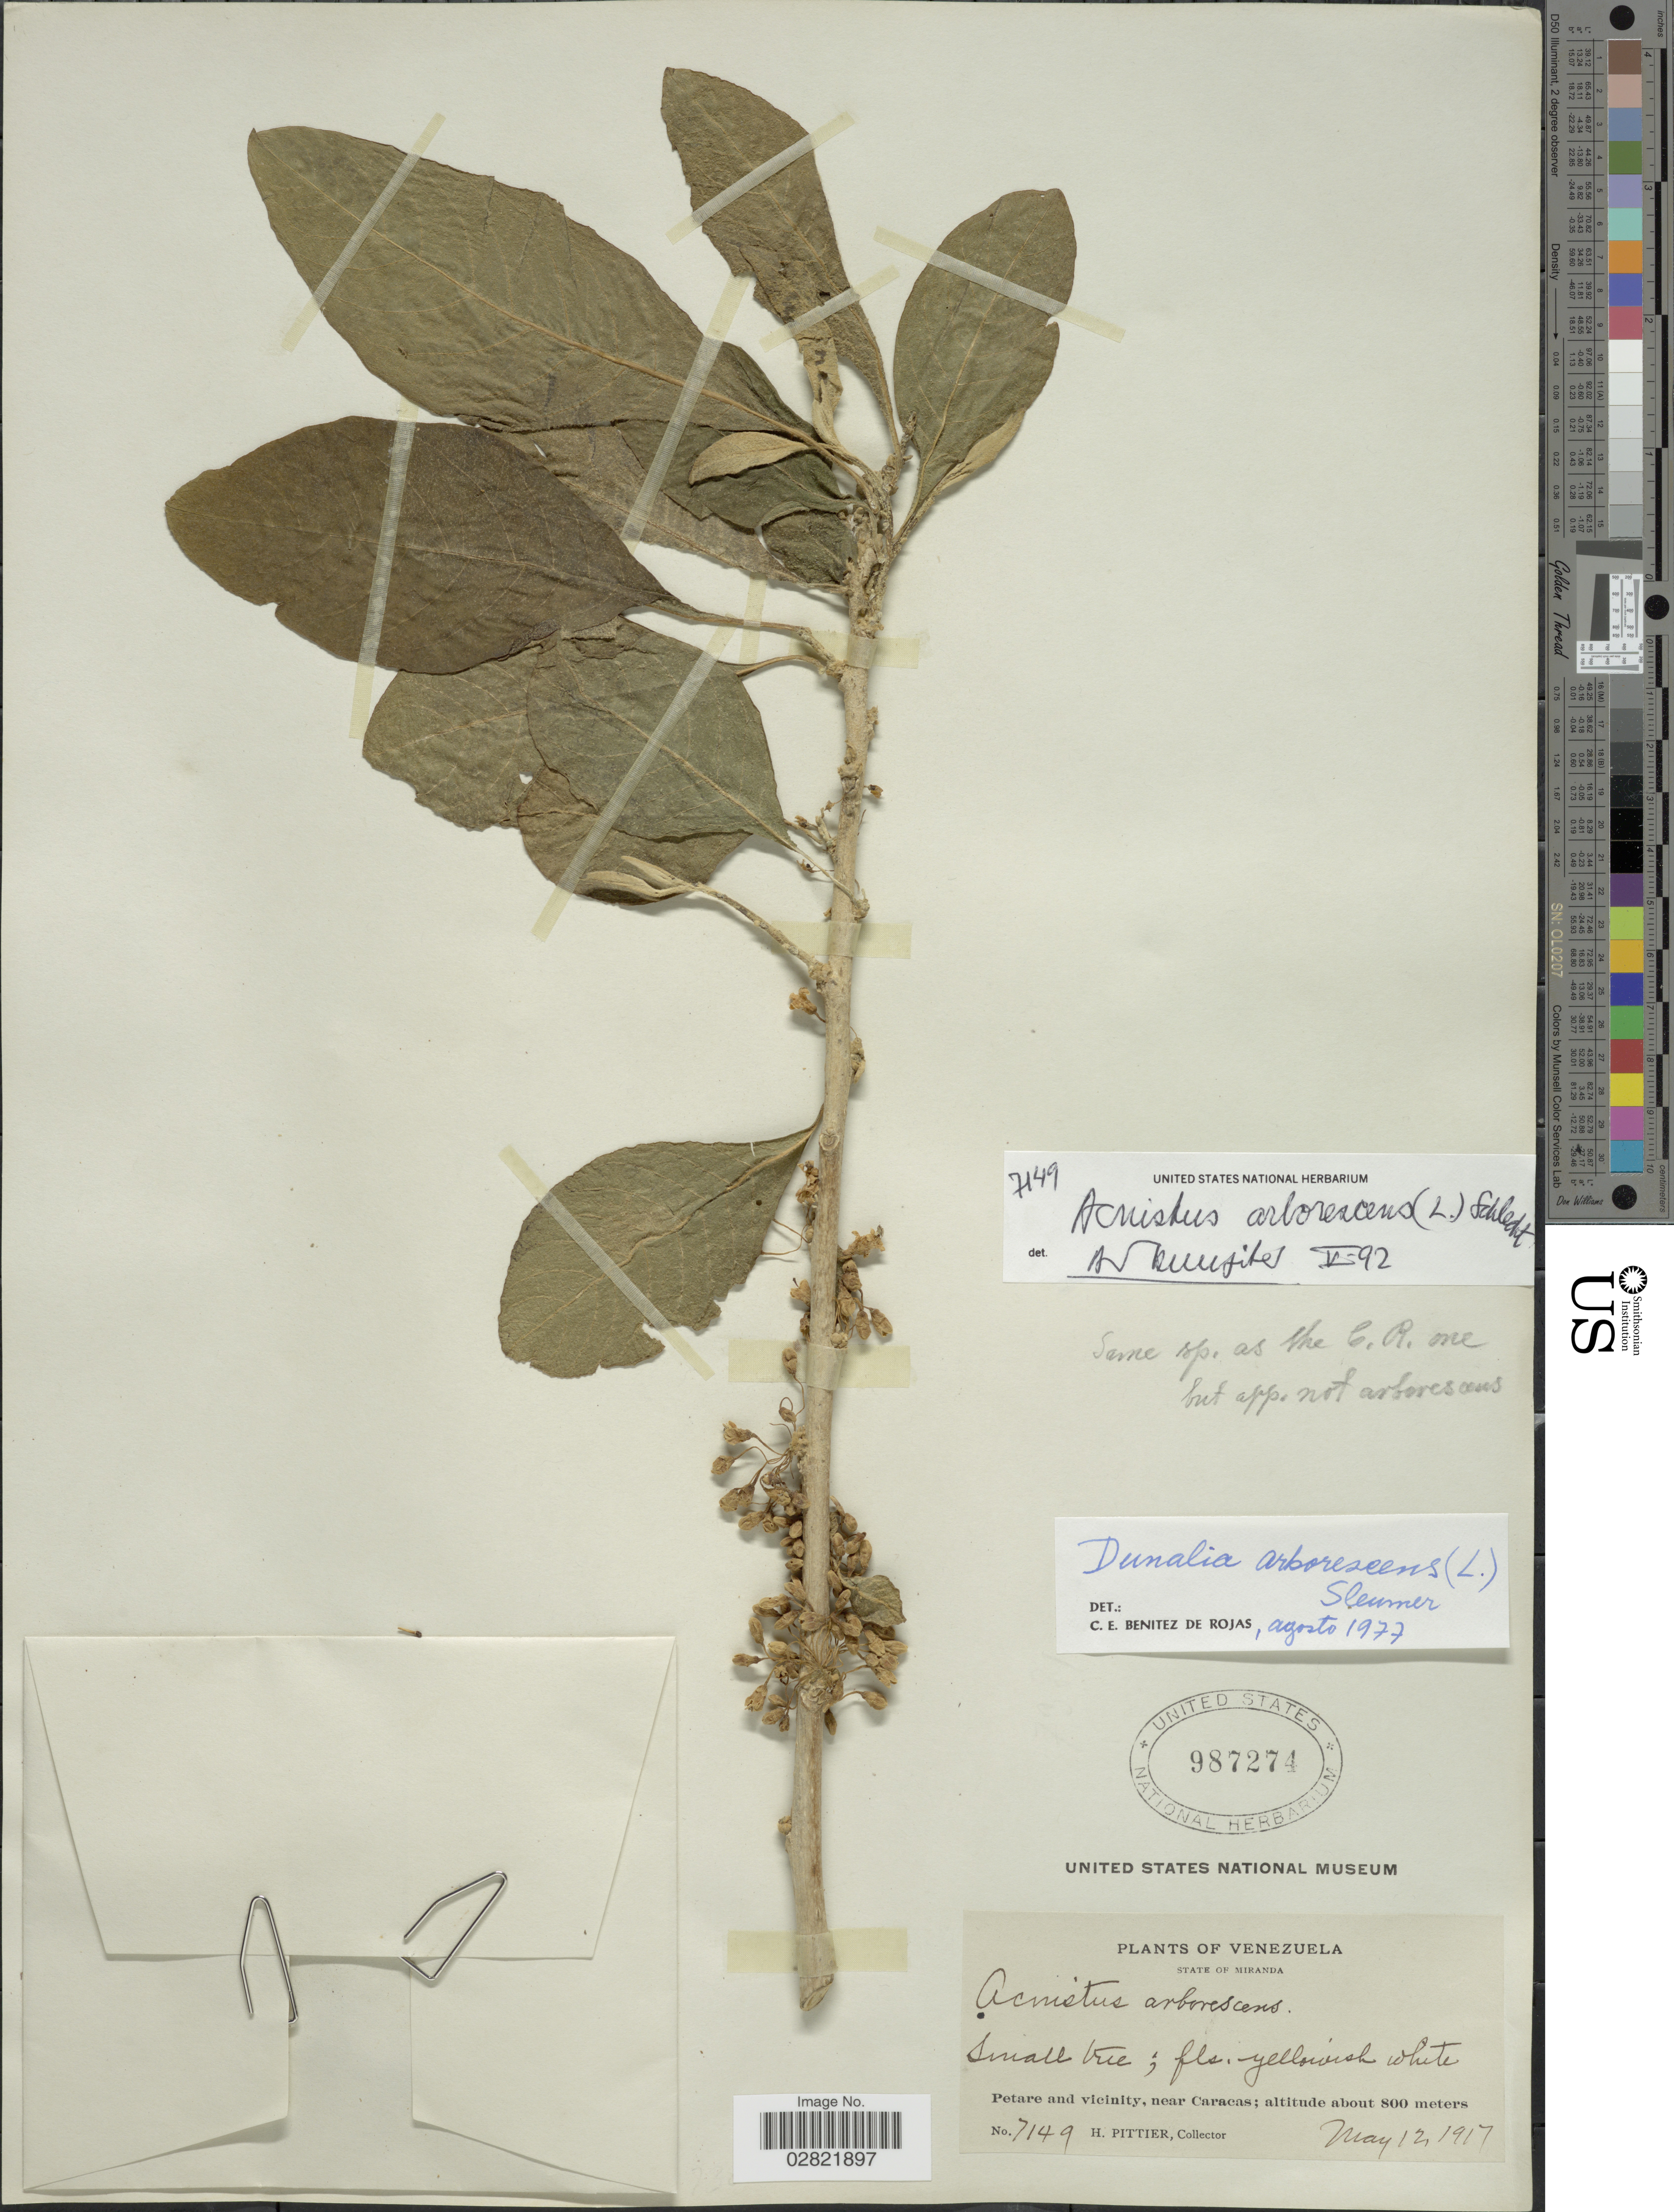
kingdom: Plantae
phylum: Tracheophyta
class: Magnoliopsida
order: Solanales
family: Solanaceae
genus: Acnistus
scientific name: Acnistus arborescens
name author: (L.) Schltdl.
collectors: H. F. Pittier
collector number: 7149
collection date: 1917-05-12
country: Venezuela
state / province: Miranda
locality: Petare and vicinity, near Caracas.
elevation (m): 800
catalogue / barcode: US 987274